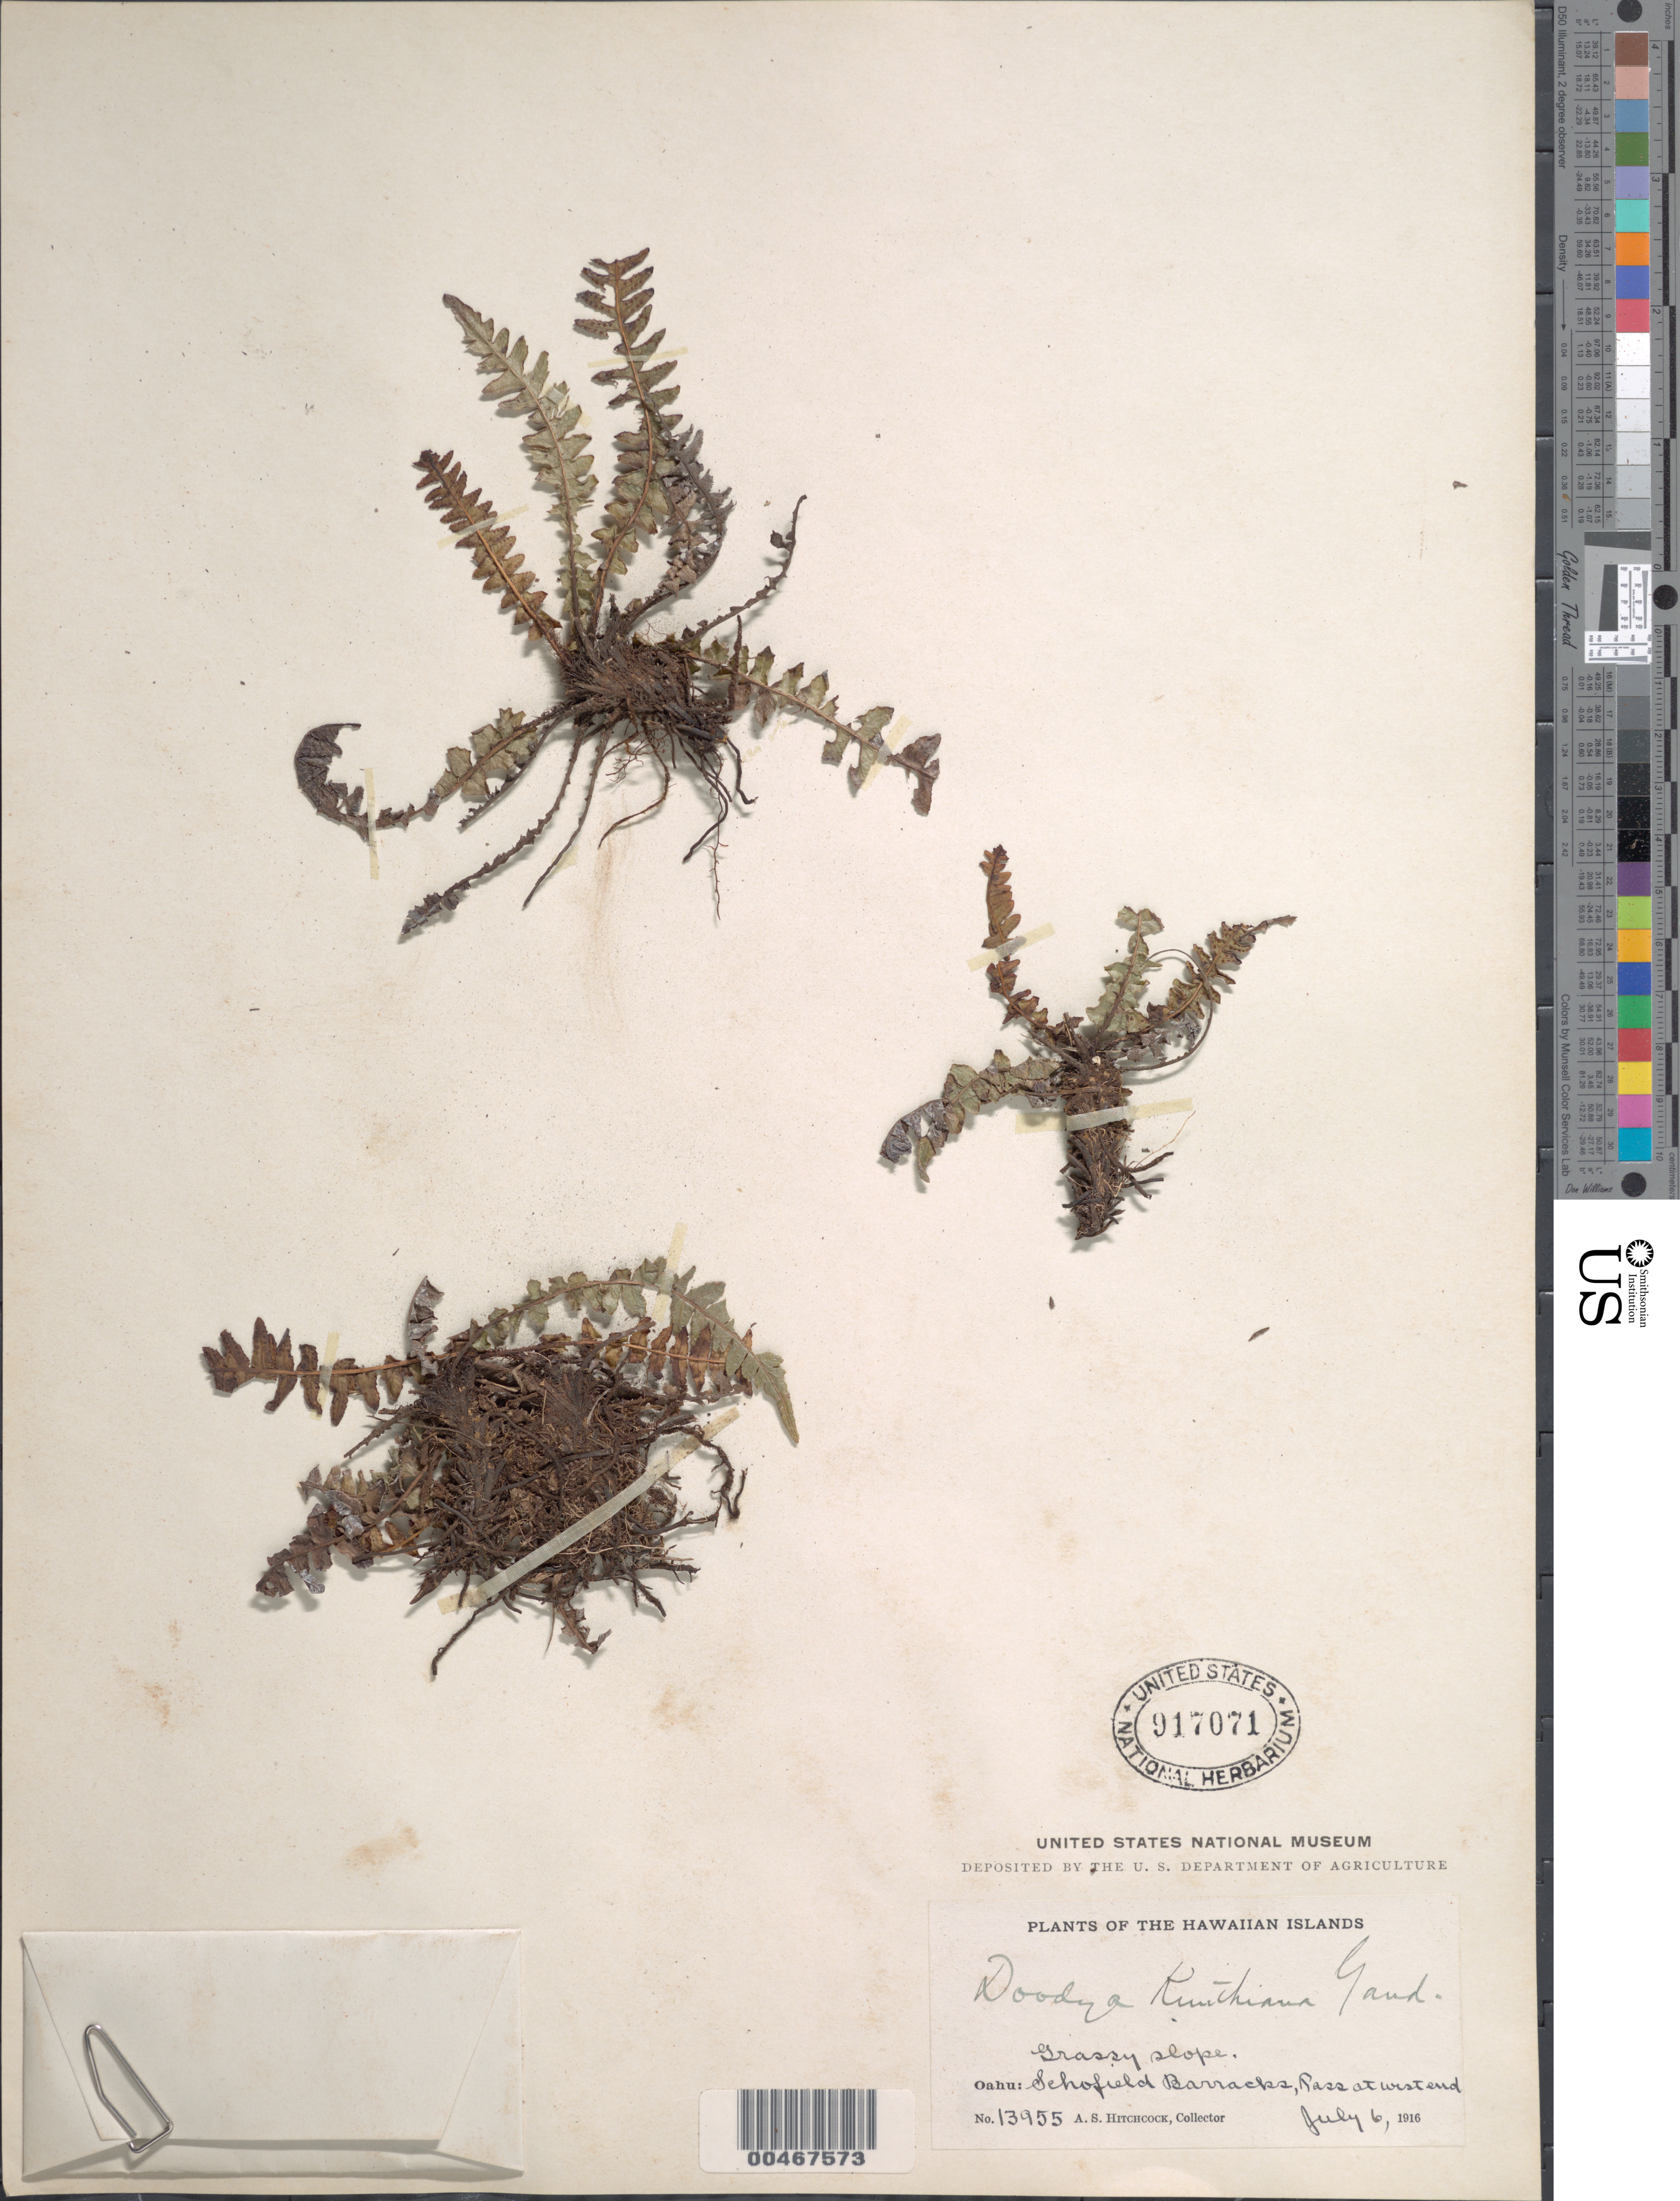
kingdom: Plantae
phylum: Tracheophyta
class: Polypodiopsida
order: Polypodiales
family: Blechnaceae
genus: Doodia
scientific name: Doodia lyonii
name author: O. Deg.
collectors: A. S. Hitchcock & C. Potter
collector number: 13955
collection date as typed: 6 Jul 1916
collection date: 1916-07-06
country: United States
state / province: Hawaii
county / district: Honolulu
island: Oahu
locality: Schofield Barracks, pass at W end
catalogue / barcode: US 917071